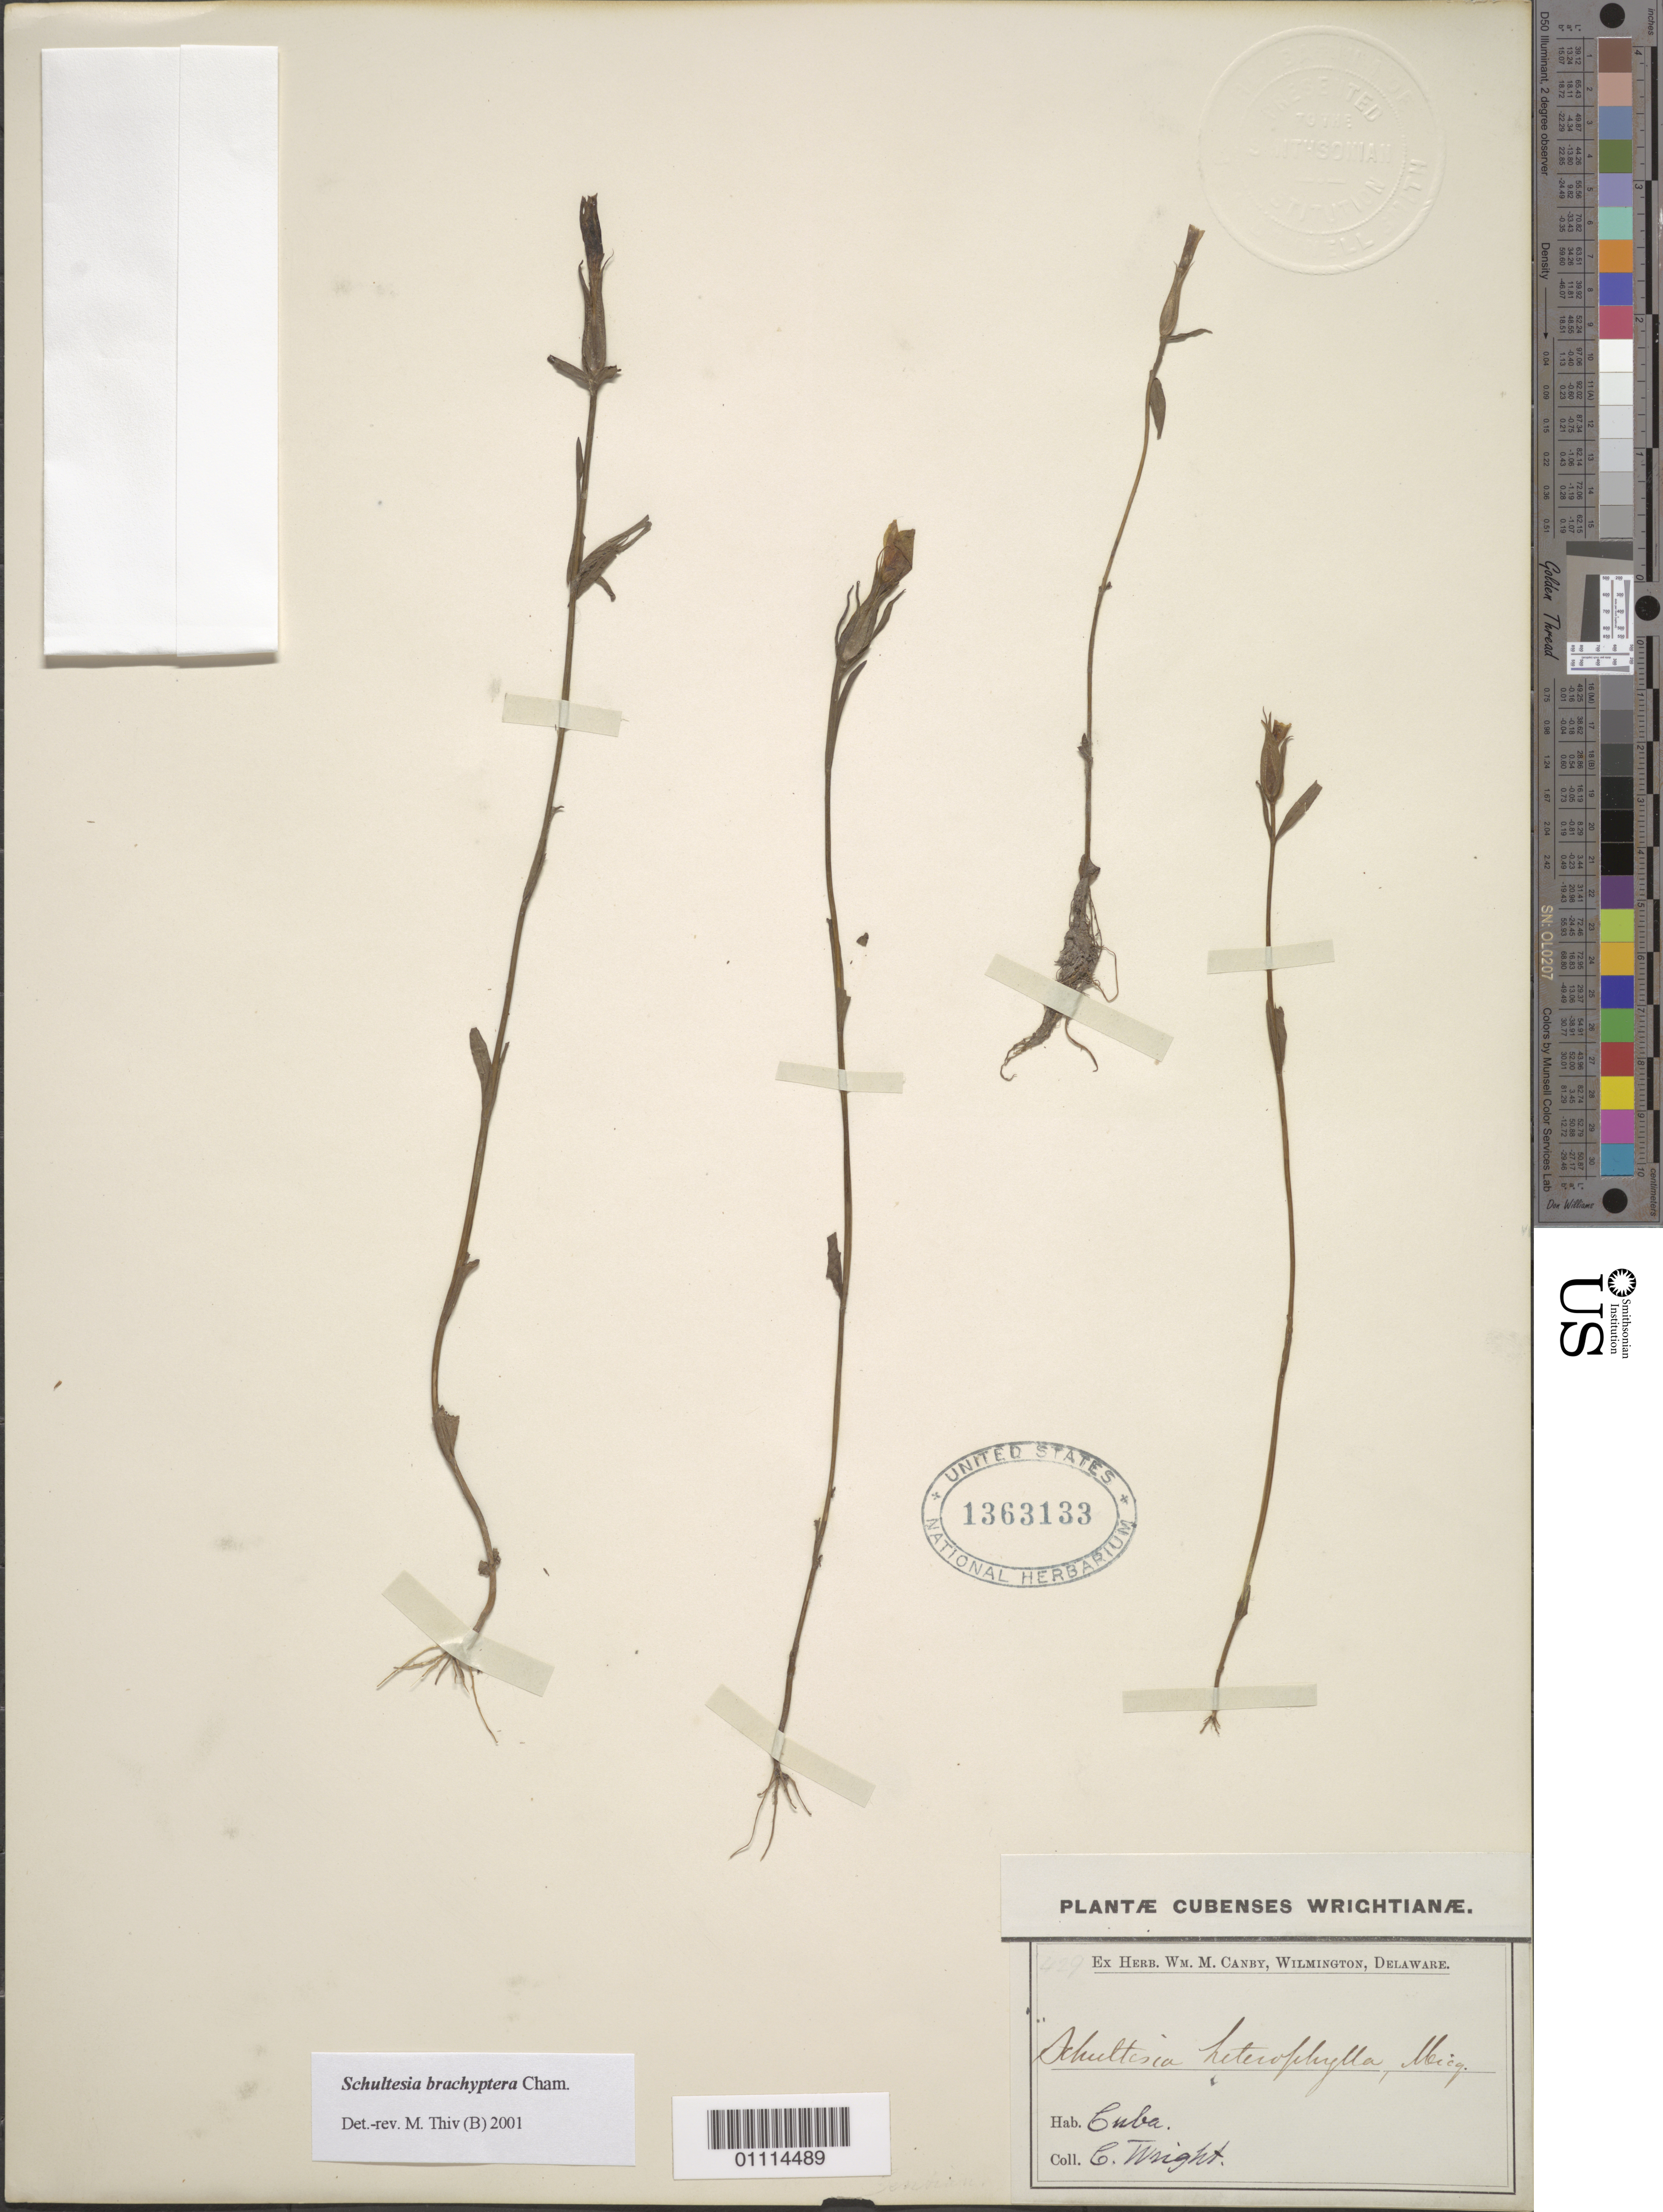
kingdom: Plantae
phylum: Tracheophyta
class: Magnoliopsida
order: Gentianales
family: Gentianaceae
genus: Schultesia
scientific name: Schultesia brachyptera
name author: Cham.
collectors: C. Wright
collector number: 429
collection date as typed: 1800 to 1899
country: Cuba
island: Cuba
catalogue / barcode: US 1363133